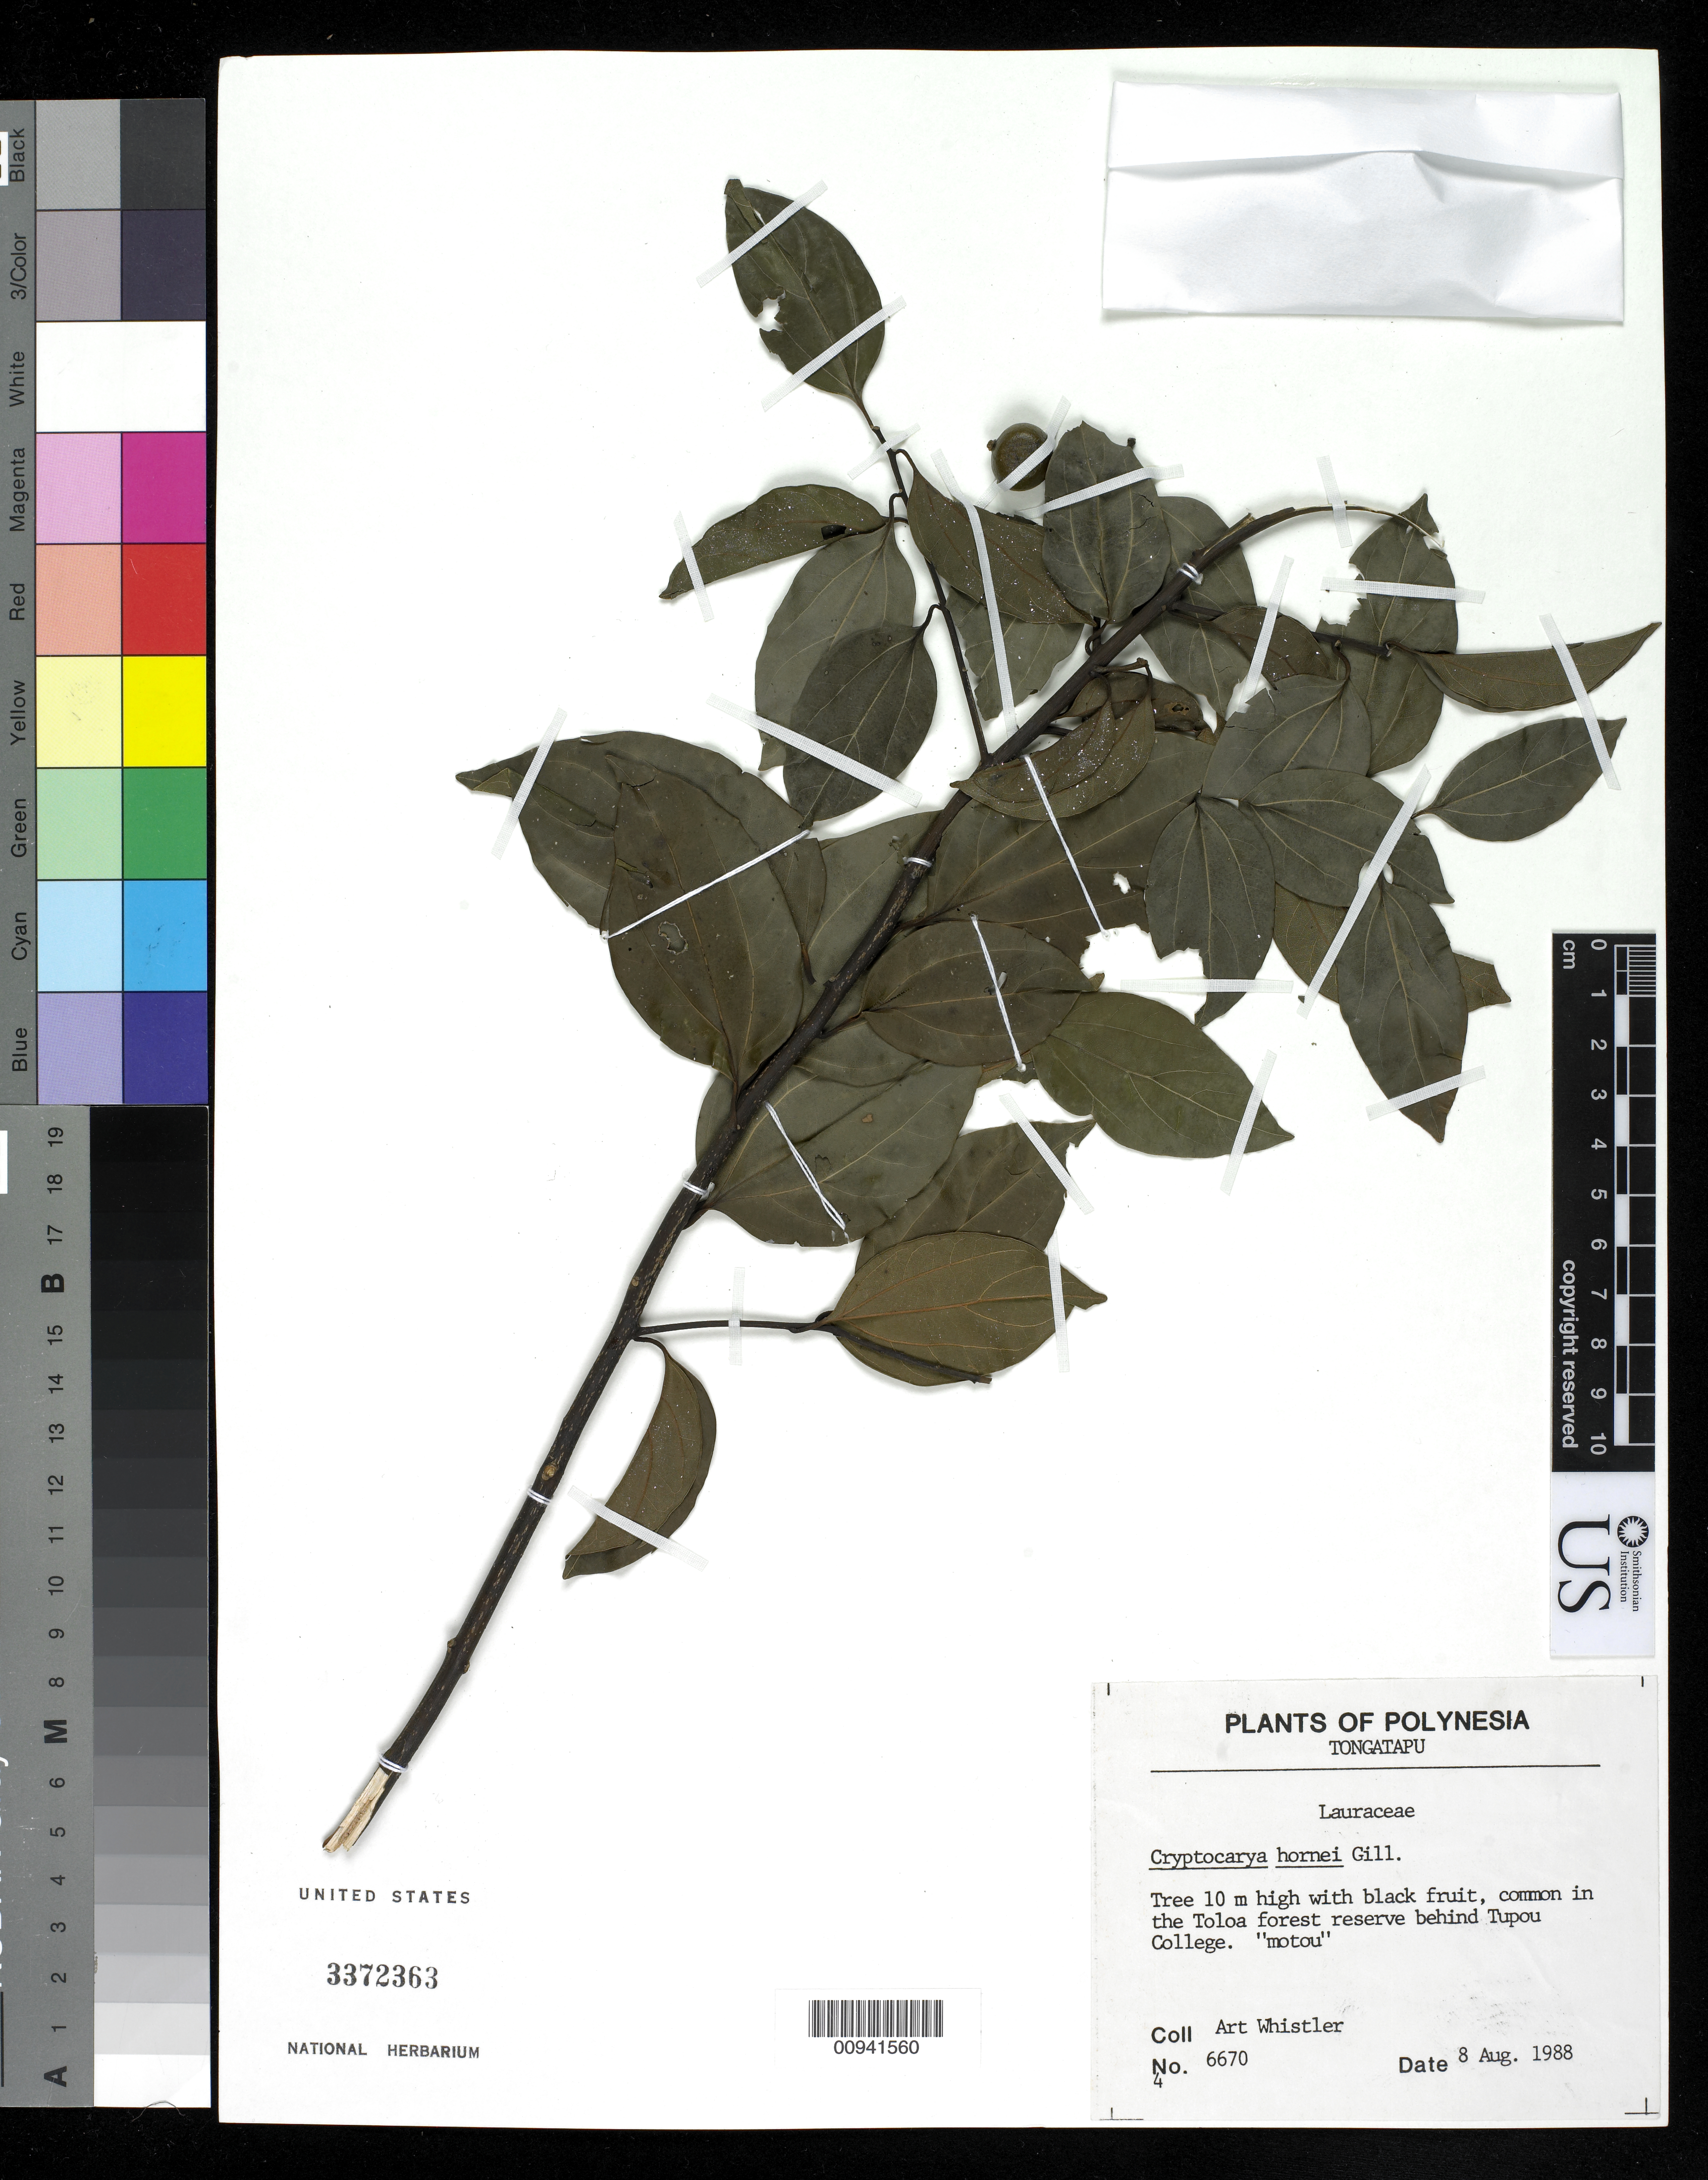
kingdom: Plantae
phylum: Tracheophyta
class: Magnoliopsida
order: Laurales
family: Lauraceae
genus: Cryptocarya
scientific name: Cryptocarya hornei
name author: Gillespie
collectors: A. Whistler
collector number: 6670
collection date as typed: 09 Aug 1988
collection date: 1988-08-09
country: Tonga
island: Tongatapu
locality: Momotapu Beach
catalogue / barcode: US 3372363